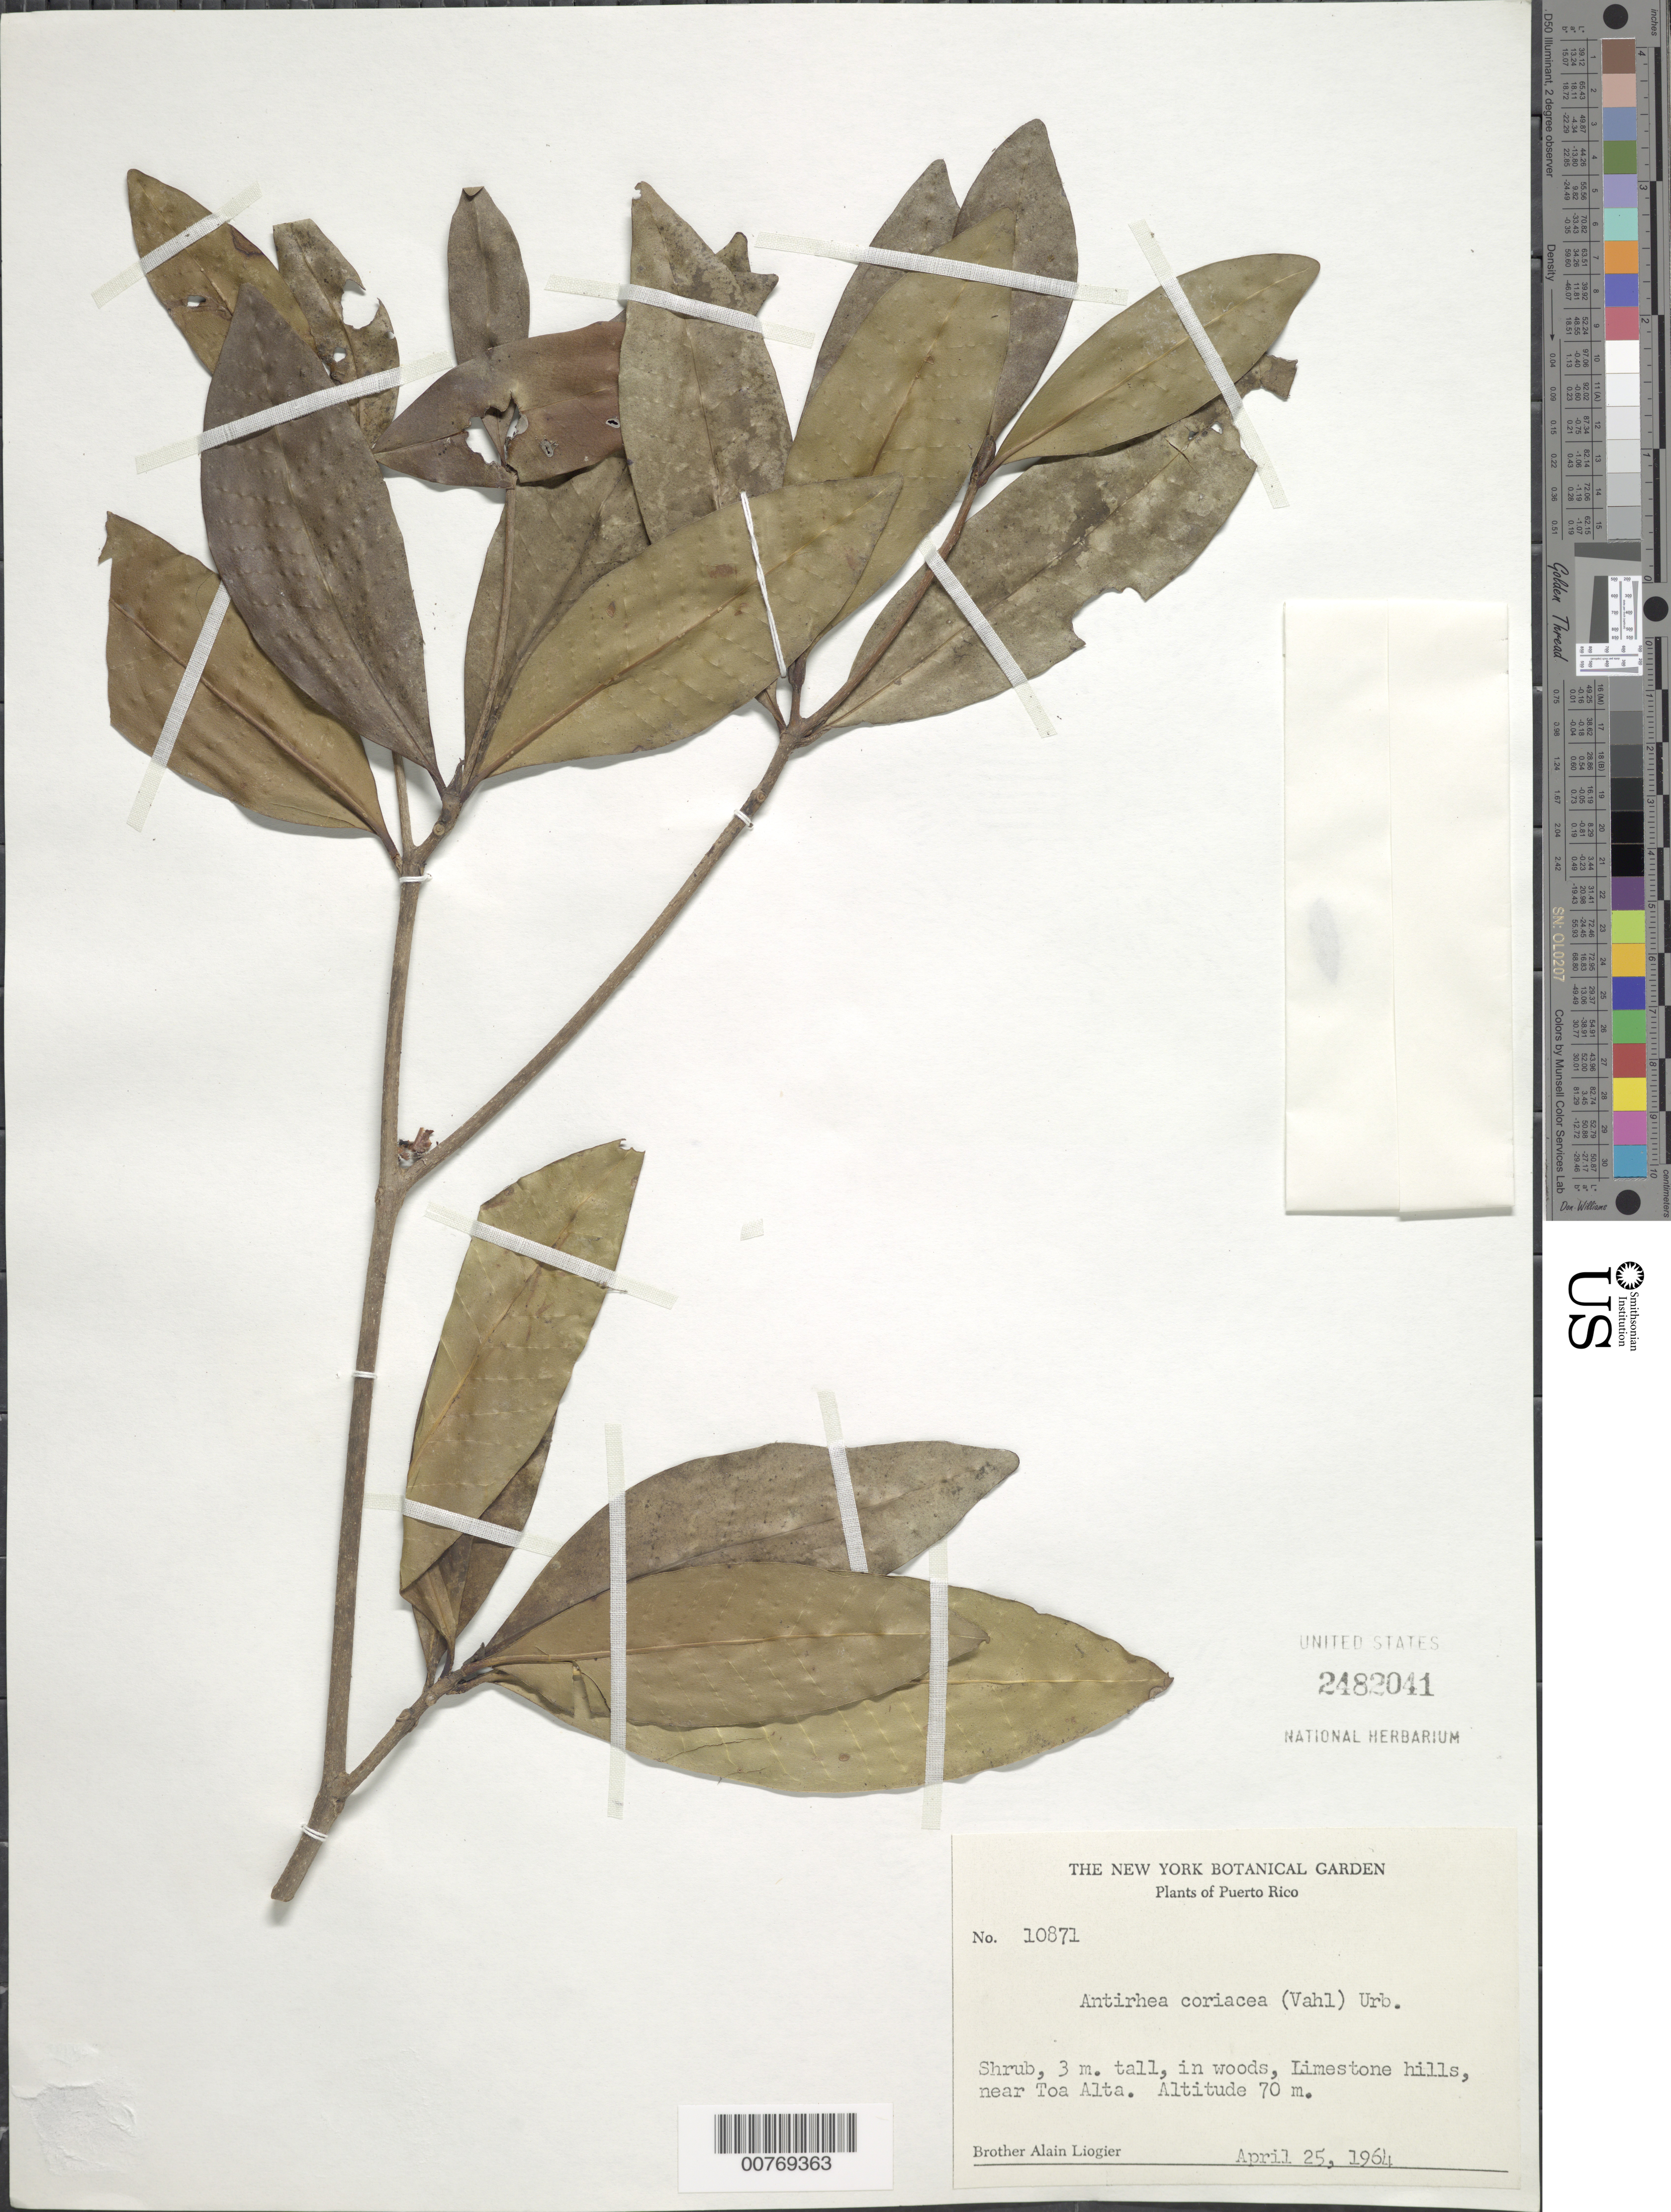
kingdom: Plantae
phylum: Tracheophyta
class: Magnoliopsida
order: Gentianales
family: Rubiaceae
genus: Stenostomum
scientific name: Stenostomum coriaceum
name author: (Vahl) Griseb.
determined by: Acevedo-Rodríguez, P., (BOT), Smithsonian Institution - National Museum of Natural History (UNITED STATES)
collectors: A. H. Liogier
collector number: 10871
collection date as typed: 25 Apr 1964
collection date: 1964-04-25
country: Puerto Rico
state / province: Toa Alta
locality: Near Toa Alta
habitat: Limestone hills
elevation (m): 70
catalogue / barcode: US 2482041